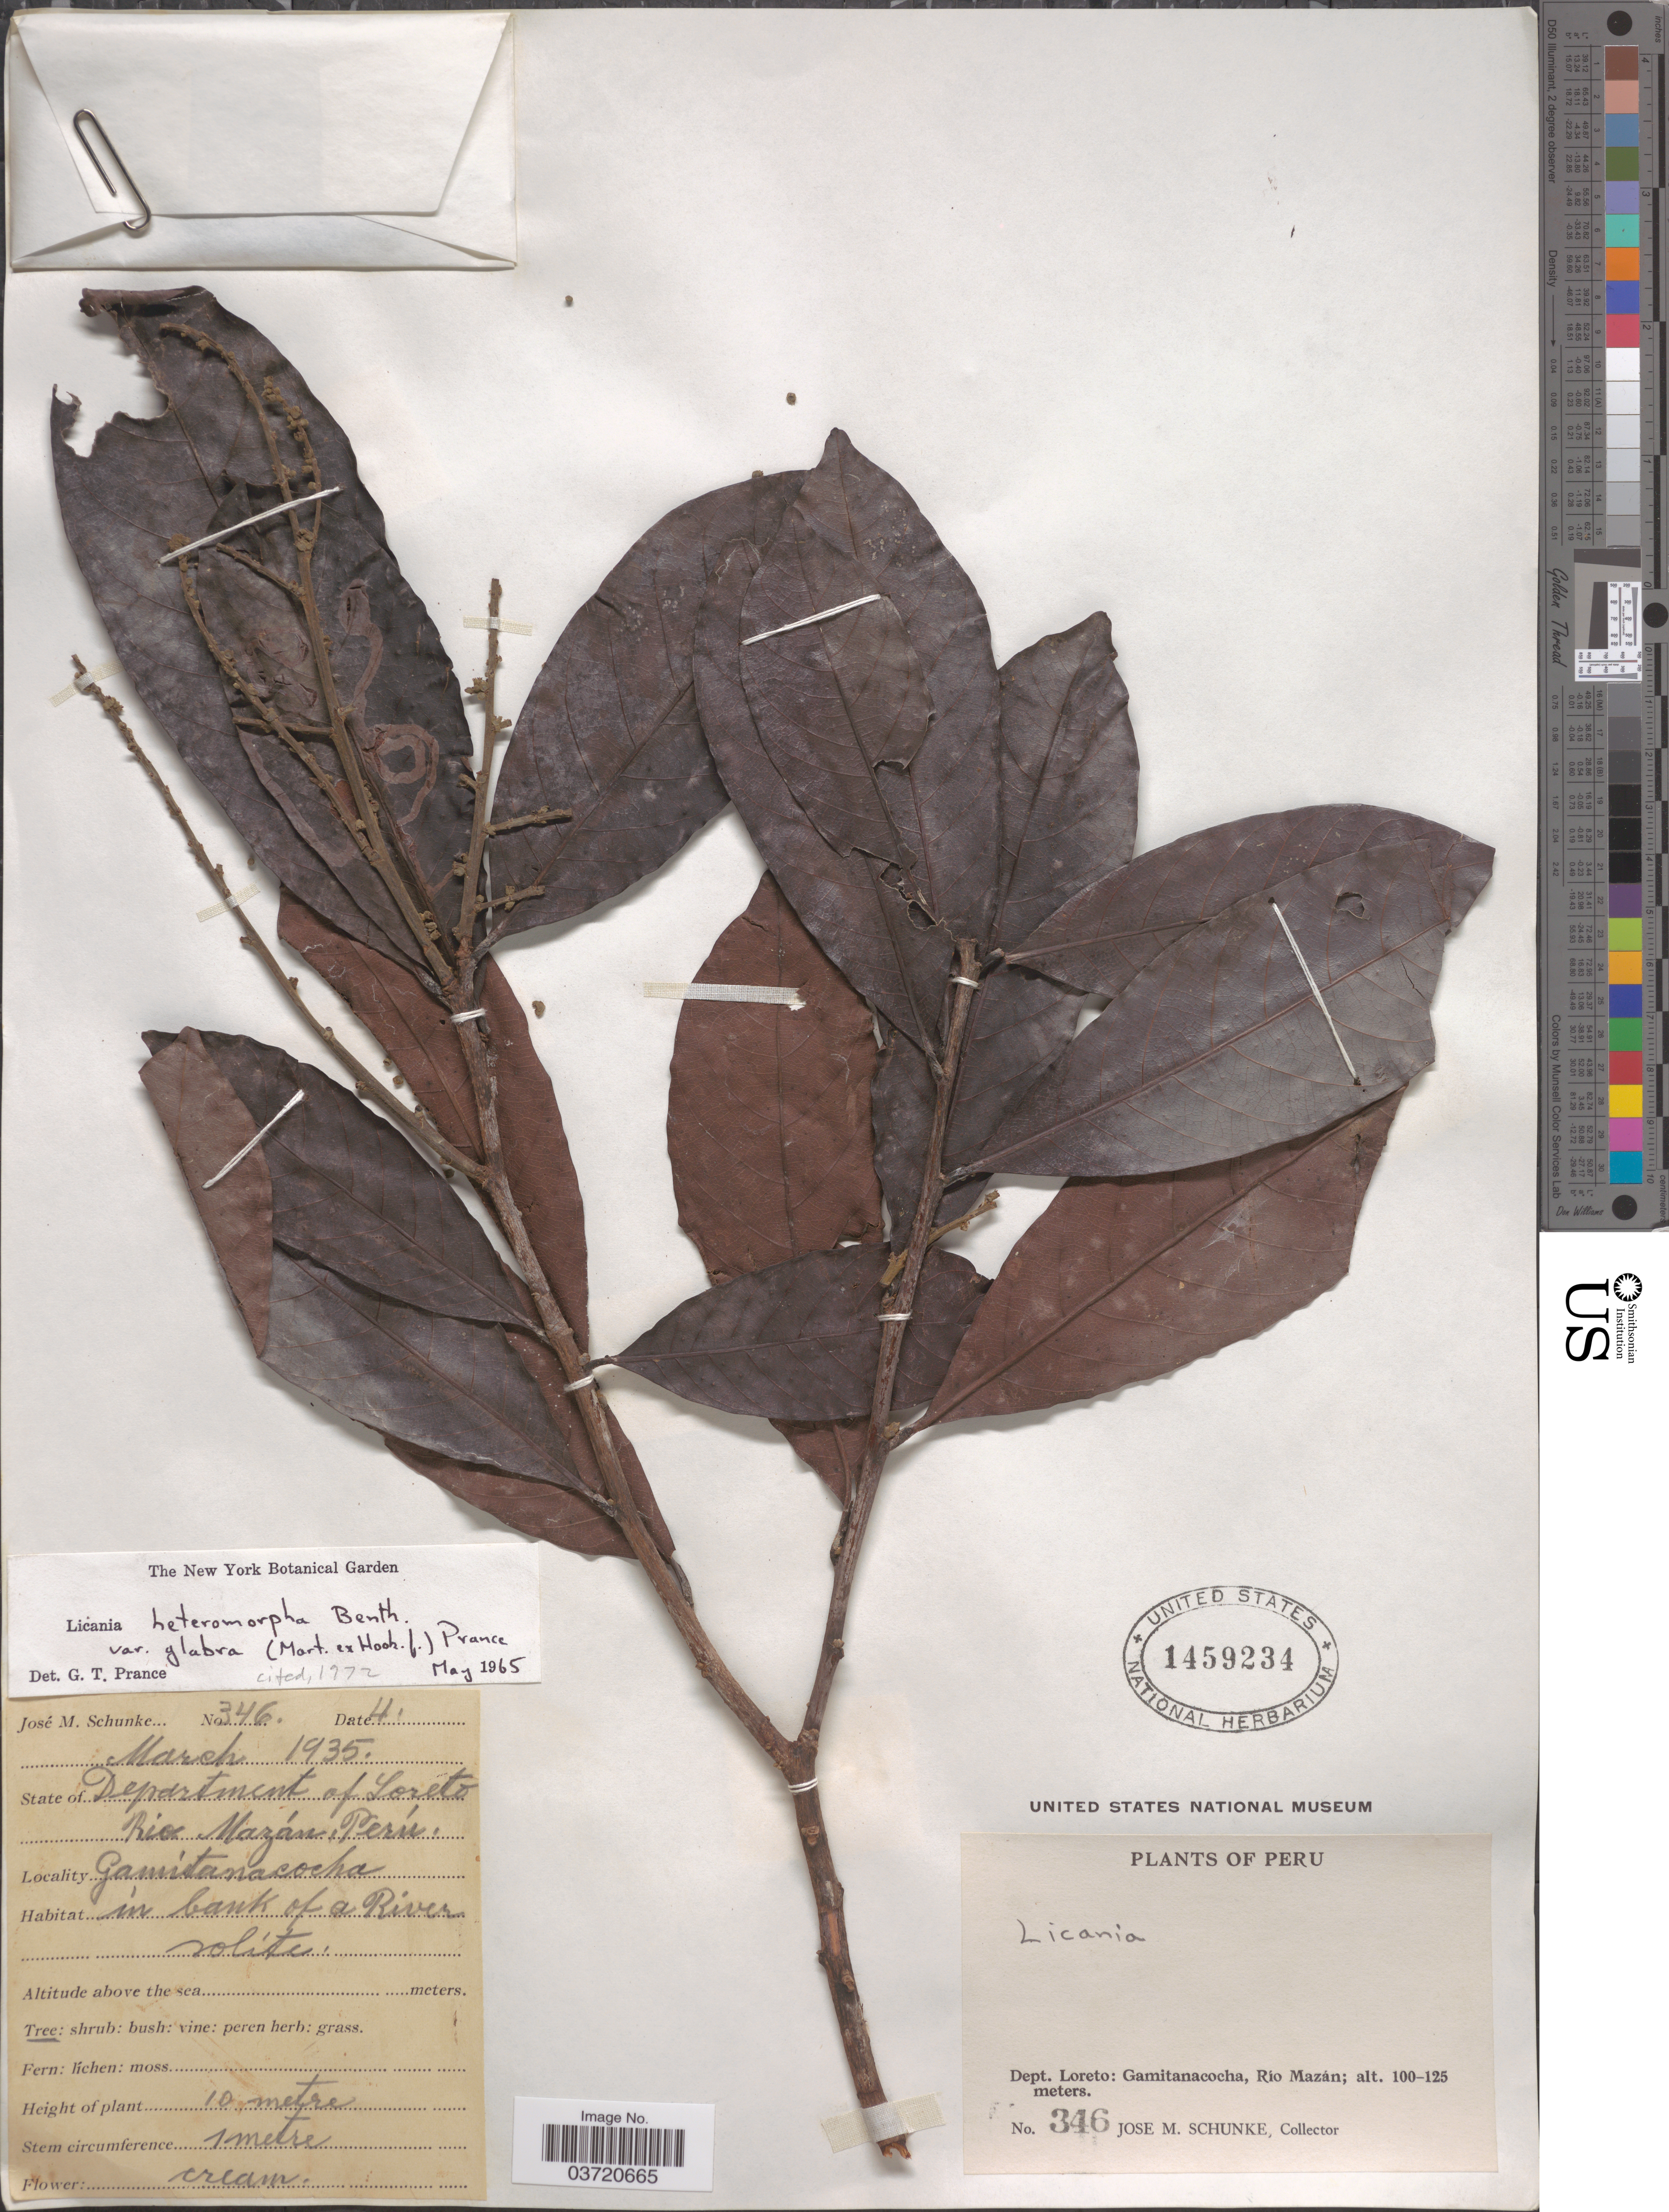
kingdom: Plantae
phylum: Tracheophyta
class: Magnoliopsida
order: Malpighiales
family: Chrysobalanaceae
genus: Hymenopus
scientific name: Hymenopus heteromorphus var. glabrus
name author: (Mart. ex Hook. f.) Sothers & Prance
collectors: J. M. Schunke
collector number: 346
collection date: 1935-03-04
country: Peru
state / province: Loreto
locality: Dept. Loreto: Gamitanacocha, Río Mazán.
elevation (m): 100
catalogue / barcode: US 1459234